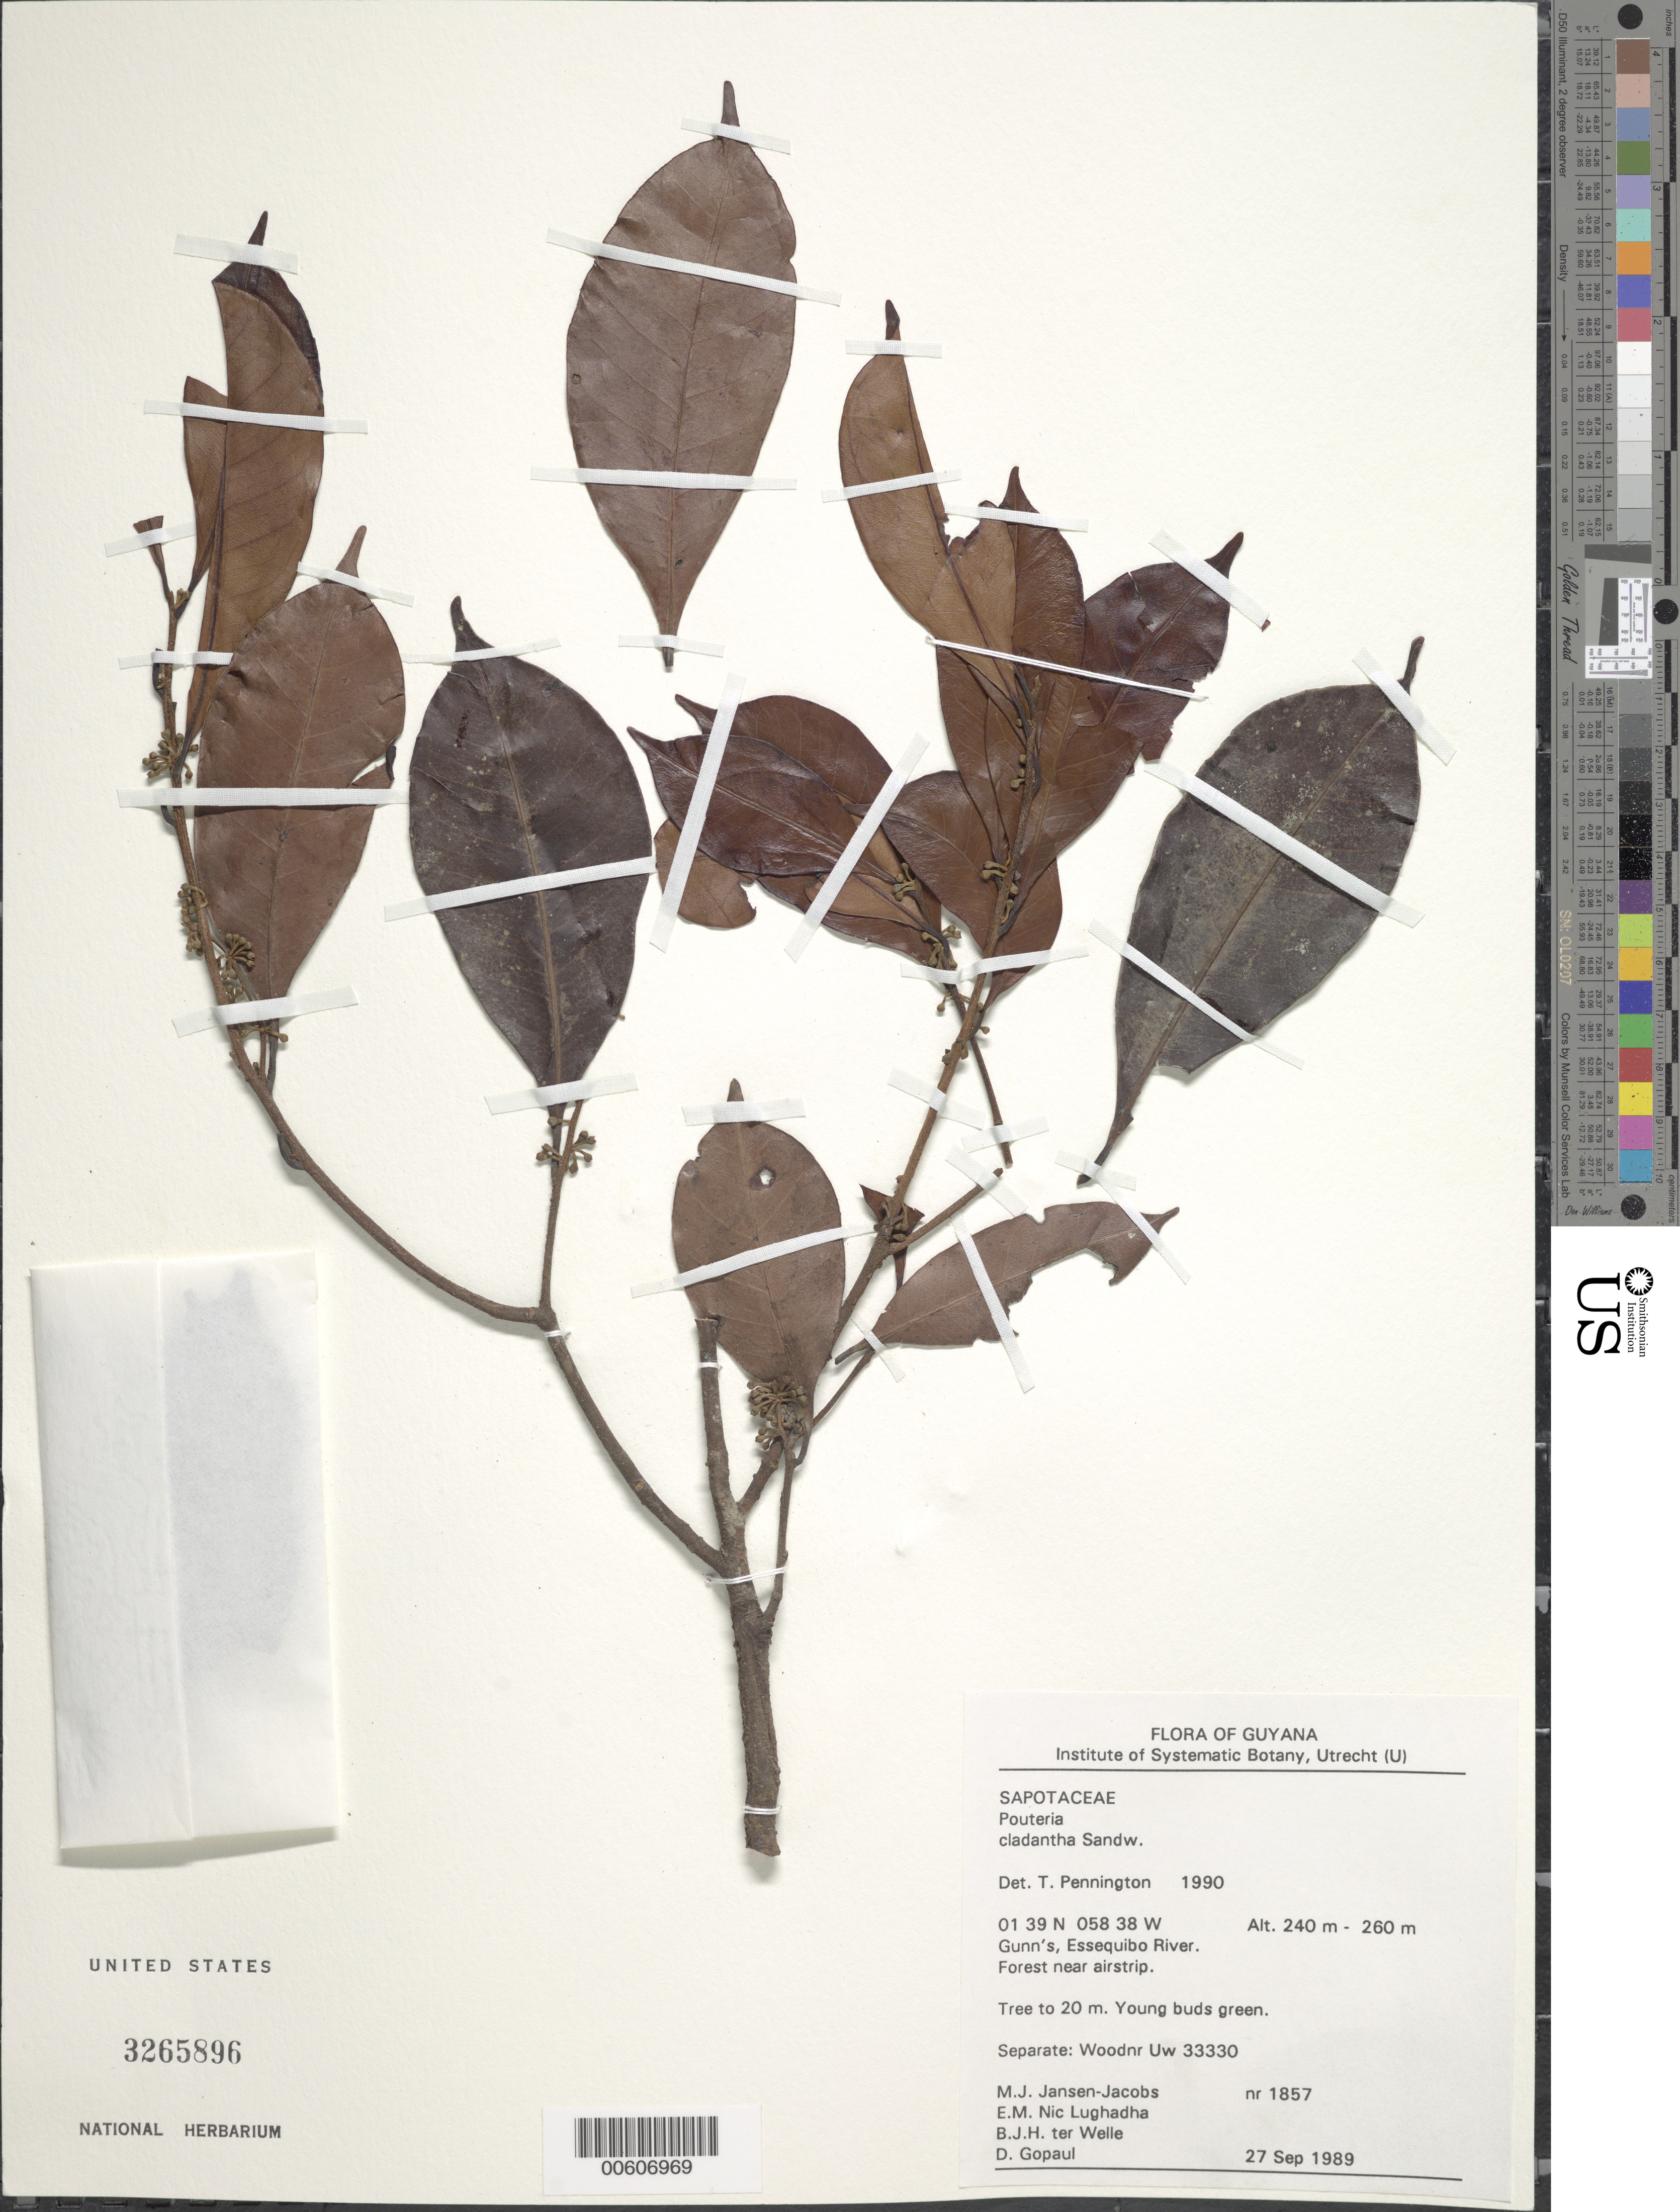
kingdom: Plantae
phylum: Tracheophyta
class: Magnoliopsida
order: Ericales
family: Sapotaceae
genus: Pouteria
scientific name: Pouteria cladantha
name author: Sandwith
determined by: Pennington, T. D., (K)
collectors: M. J. Jansen-Jacobs, E. Nic Lughadha, B. Welle & D. Gopaul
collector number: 1857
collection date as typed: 27-Sep-89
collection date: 1989-09-27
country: Guyana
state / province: U. Takutu-U. Essequibo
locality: Gunn's, Essequibo River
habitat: Forest near airstrip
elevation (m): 240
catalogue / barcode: US 3265896